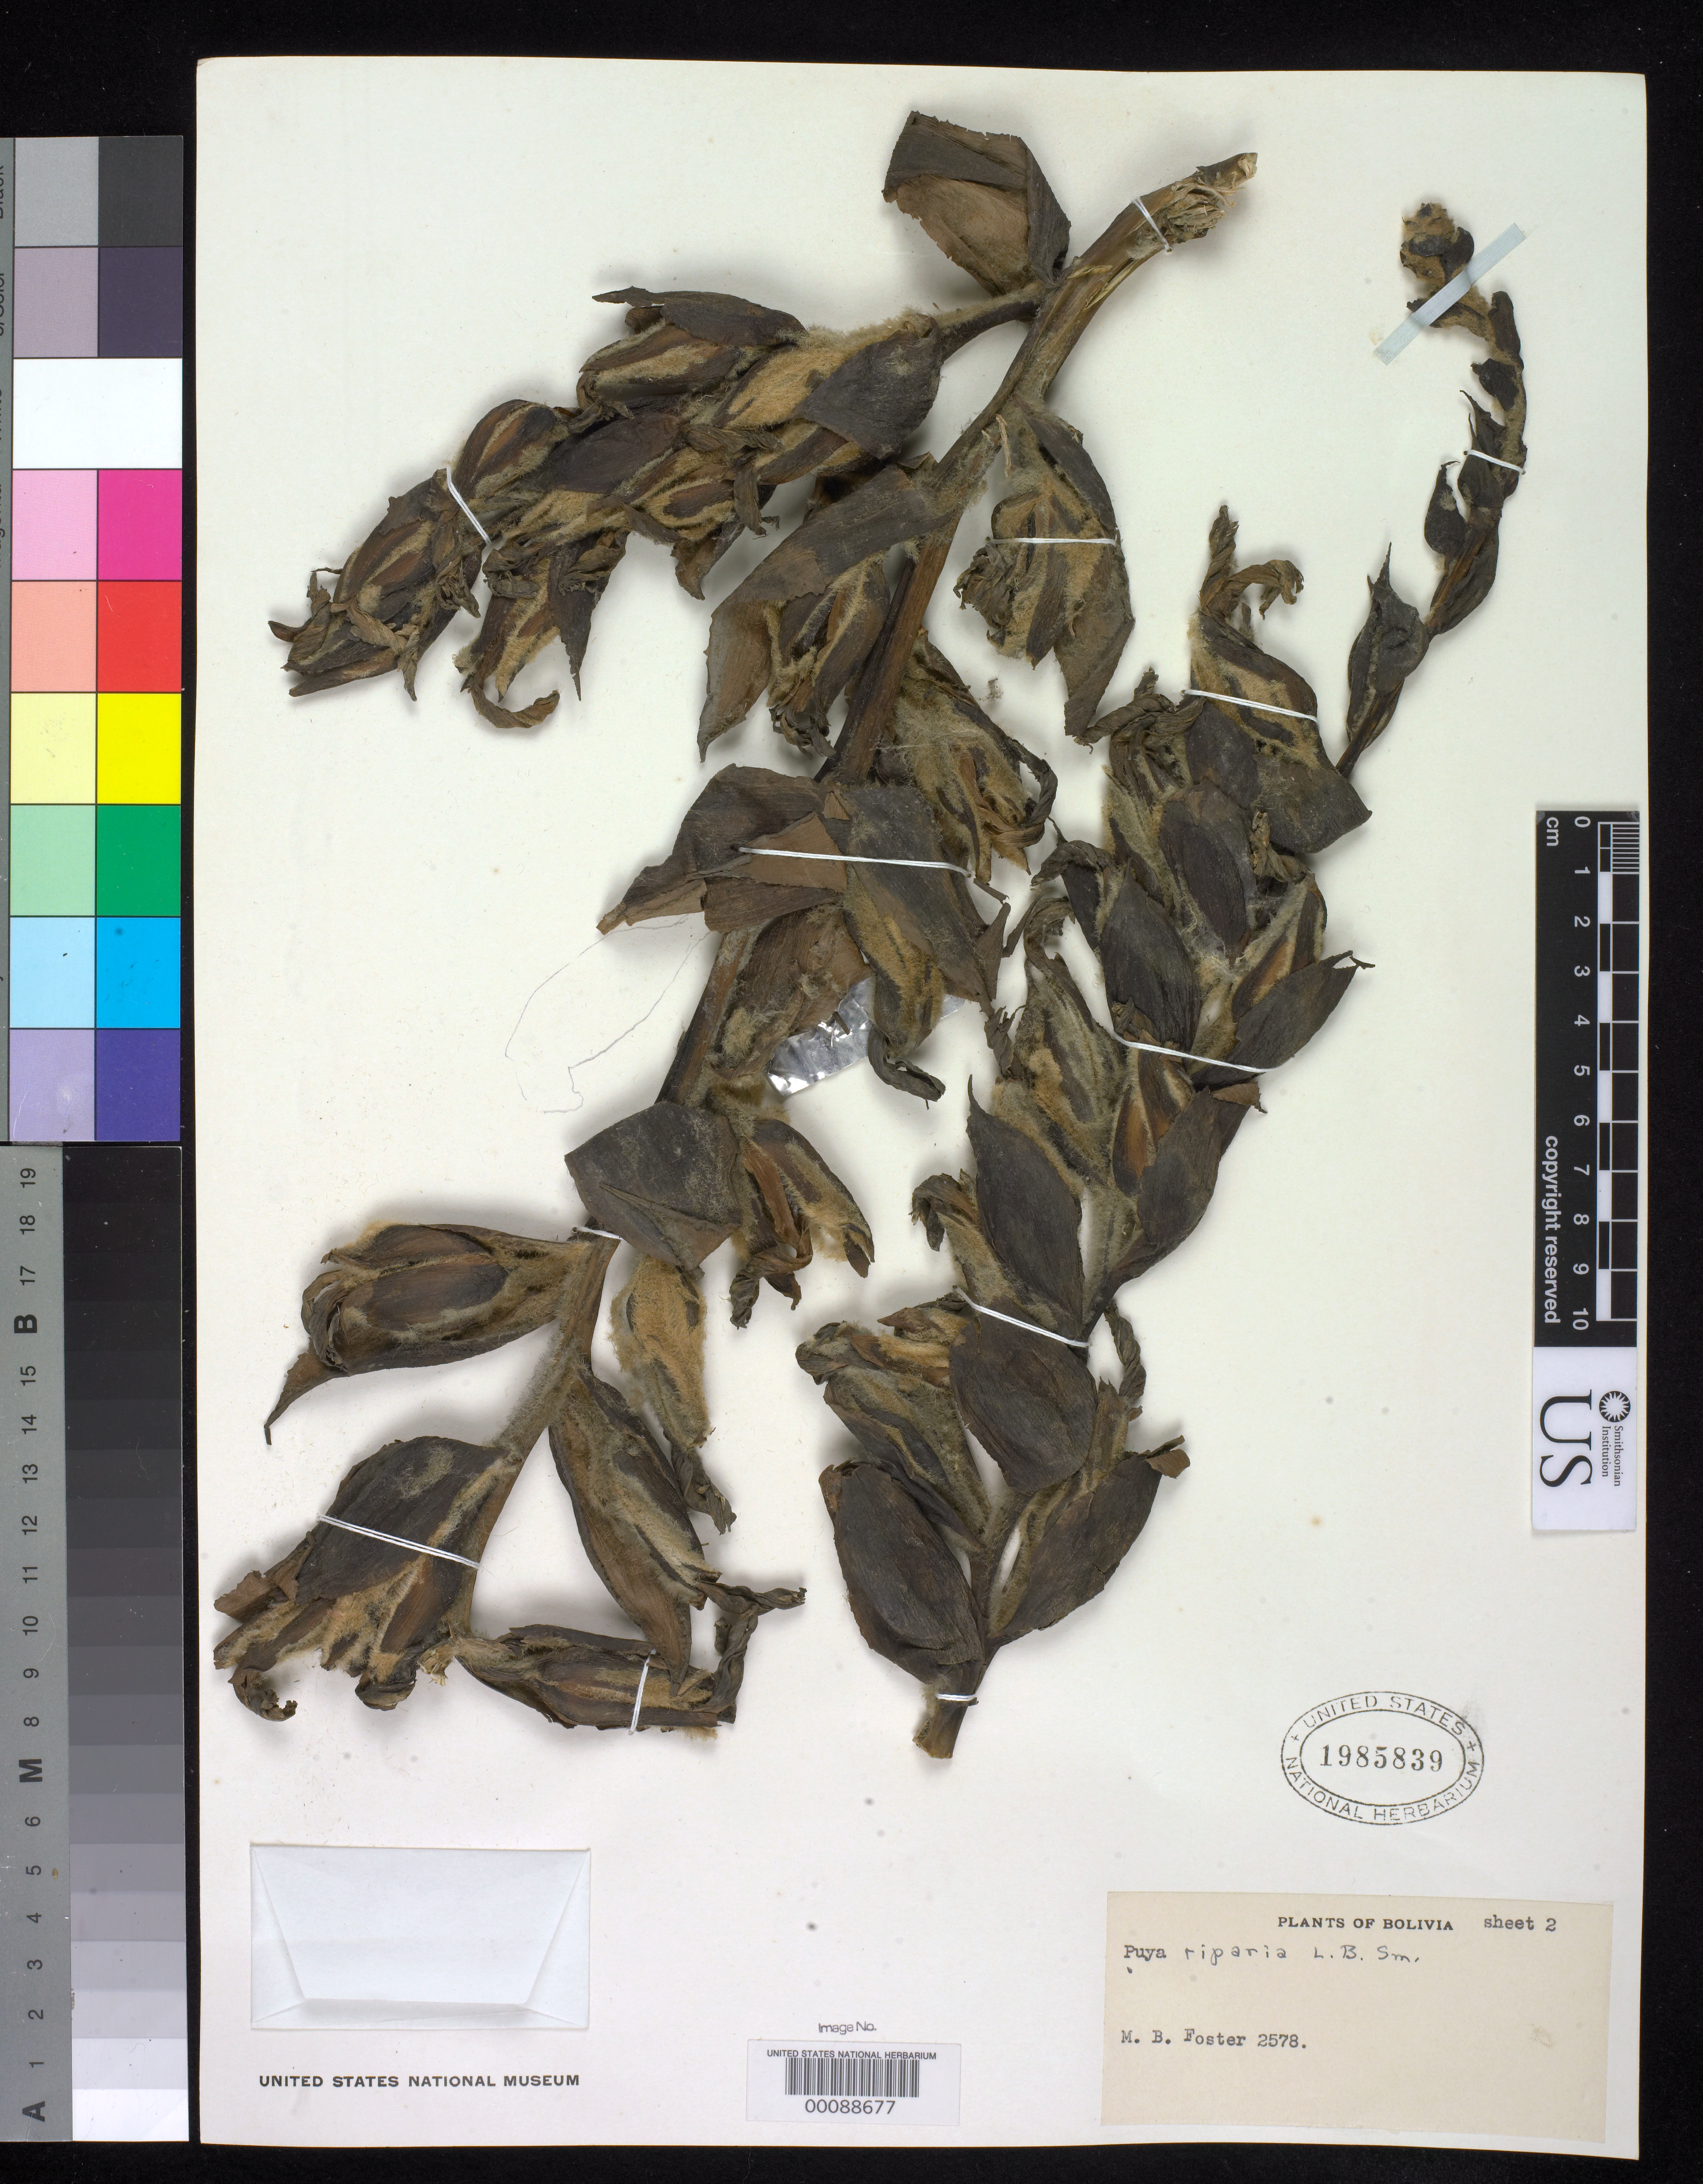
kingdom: Plantae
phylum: Tracheophyta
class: Liliopsida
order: Poales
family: Bromeliaceae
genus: Puya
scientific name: Puya riparia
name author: L.B. Sm.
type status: Holotype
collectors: M. B. Foster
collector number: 2578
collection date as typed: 20 Nov 1948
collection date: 1948-11-20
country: Bolivia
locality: Road to Hacienda Chaco.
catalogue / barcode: US 1985839